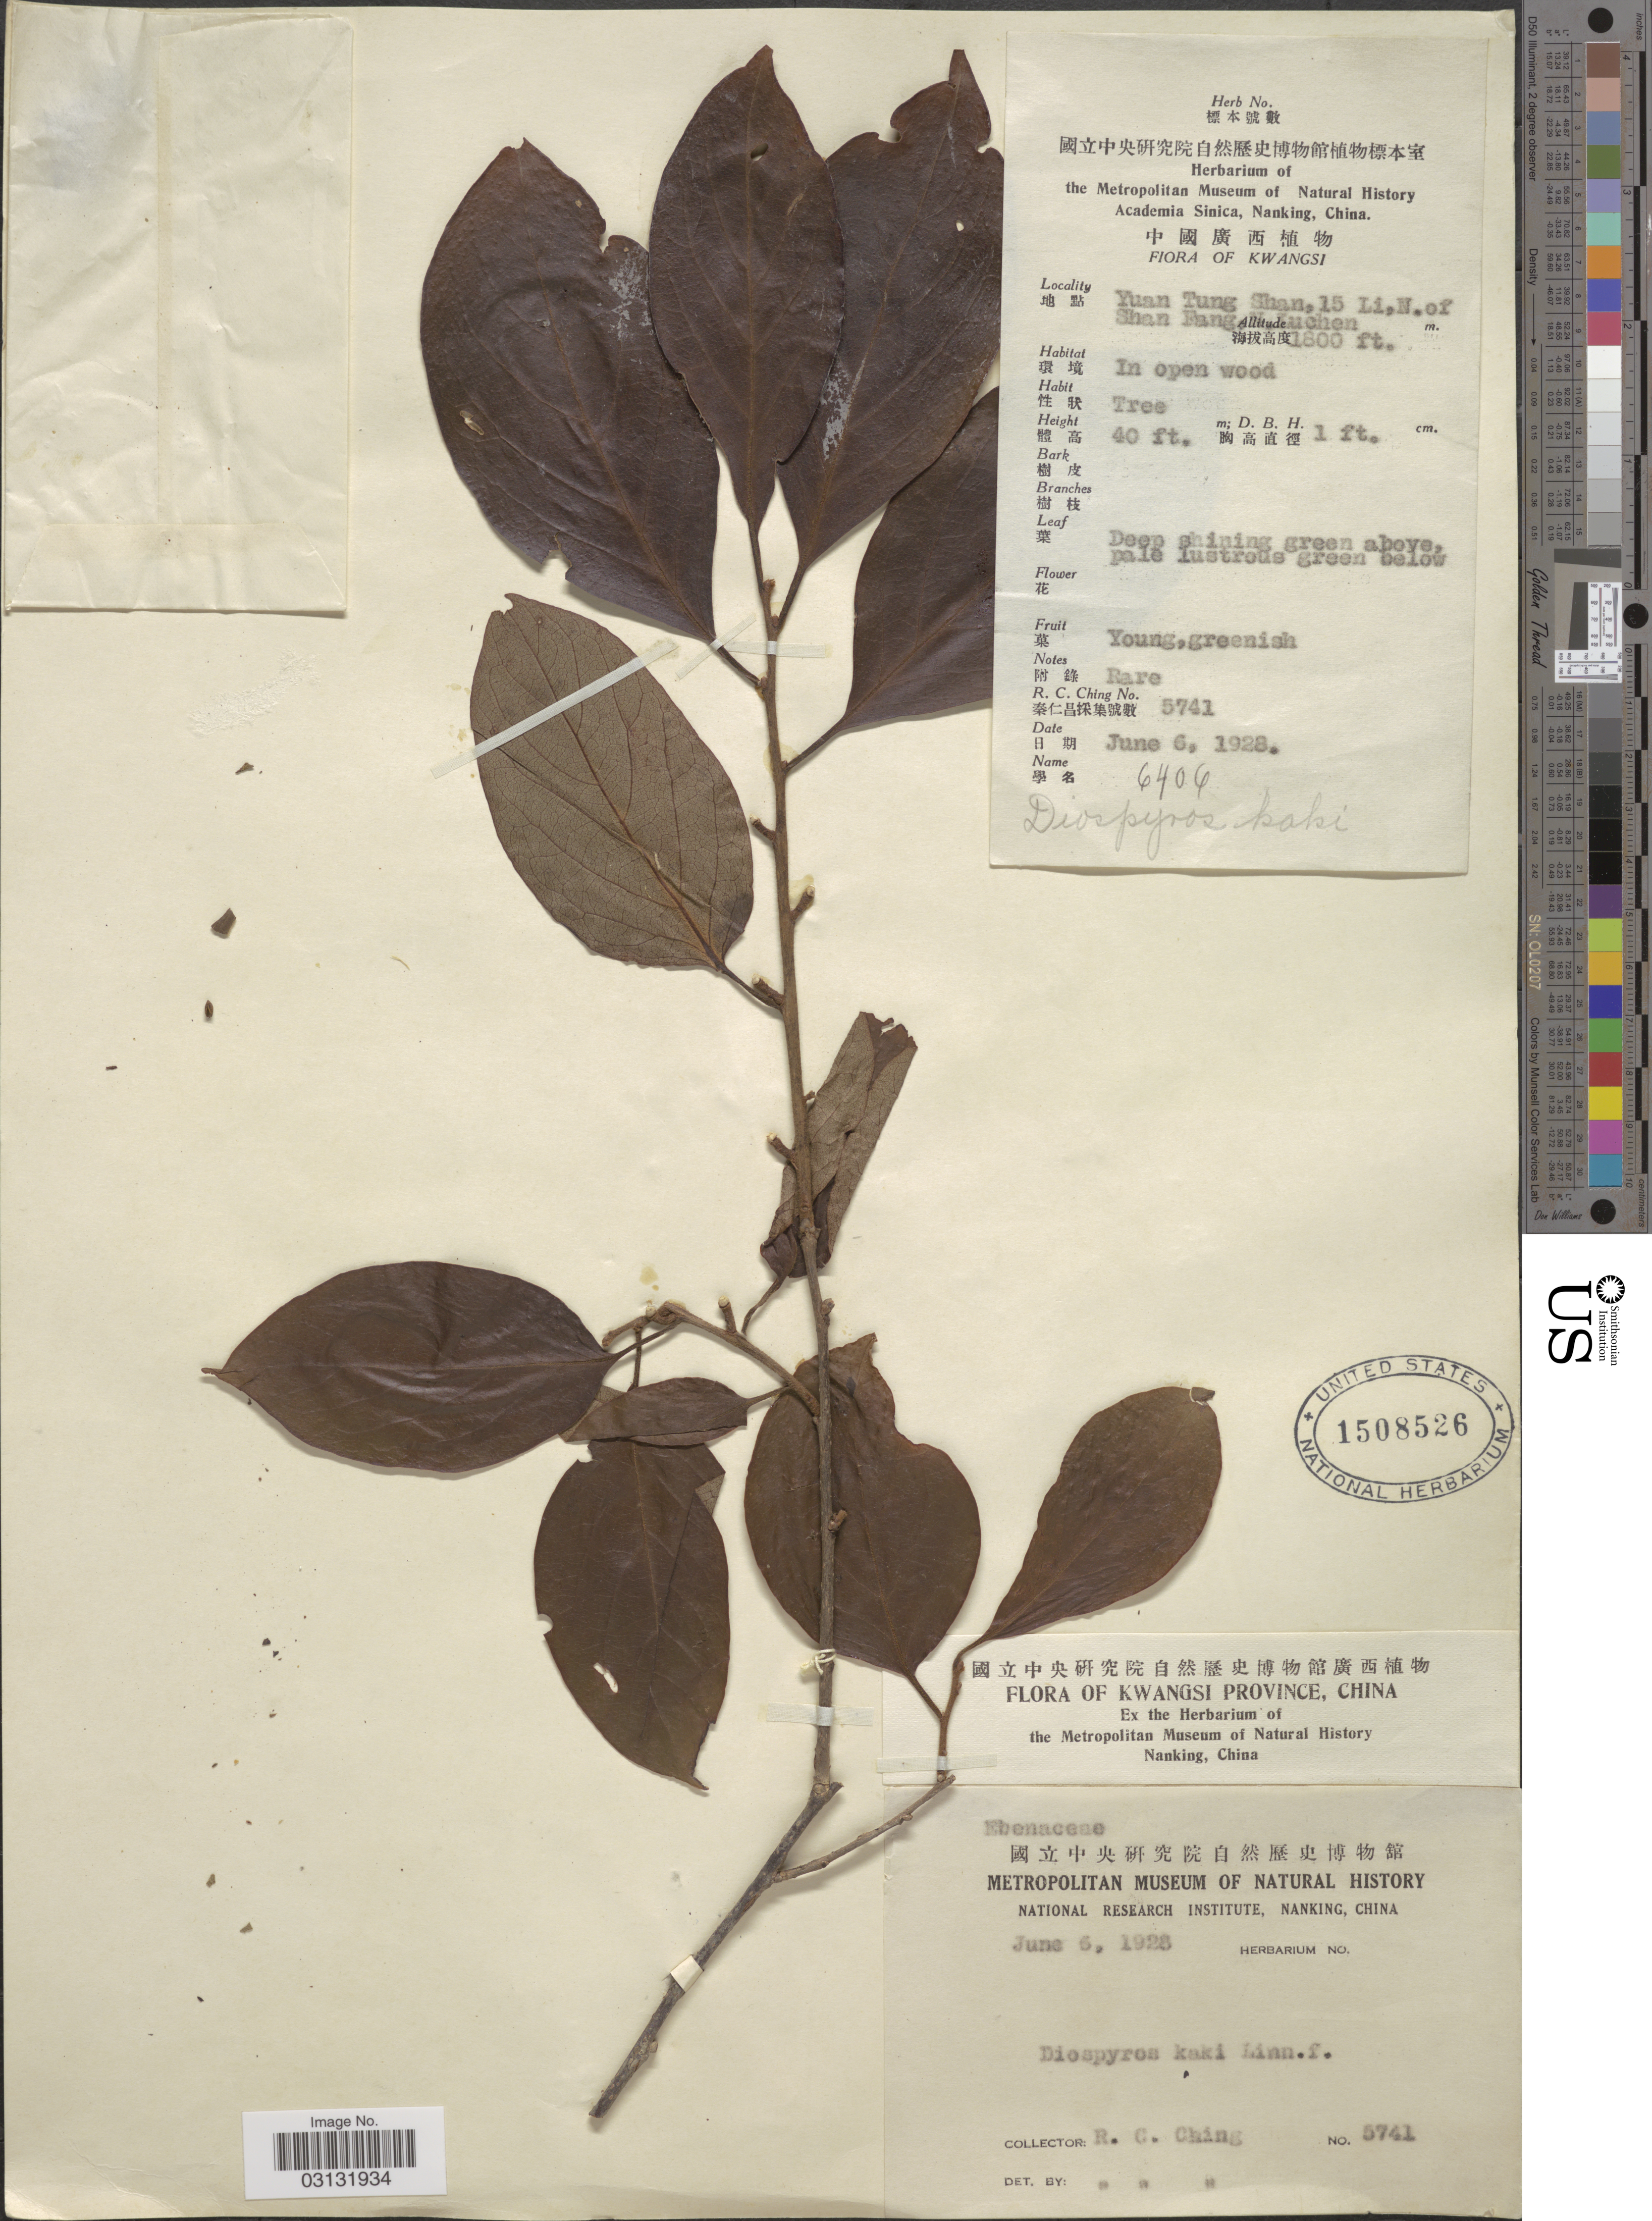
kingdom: Plantae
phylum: Tracheophyta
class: Magnoliopsida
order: Ericales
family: Ebenaceae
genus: Diospyros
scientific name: Diospyros kaki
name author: Thunb.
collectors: R. C. Ching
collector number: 5741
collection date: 1928-06-05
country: China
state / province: Guangxi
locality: Kwangsi Province. Yuan Tung Shan, 15 Li. N. of Shan Fang. N Luchen.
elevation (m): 549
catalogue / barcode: US 1508526